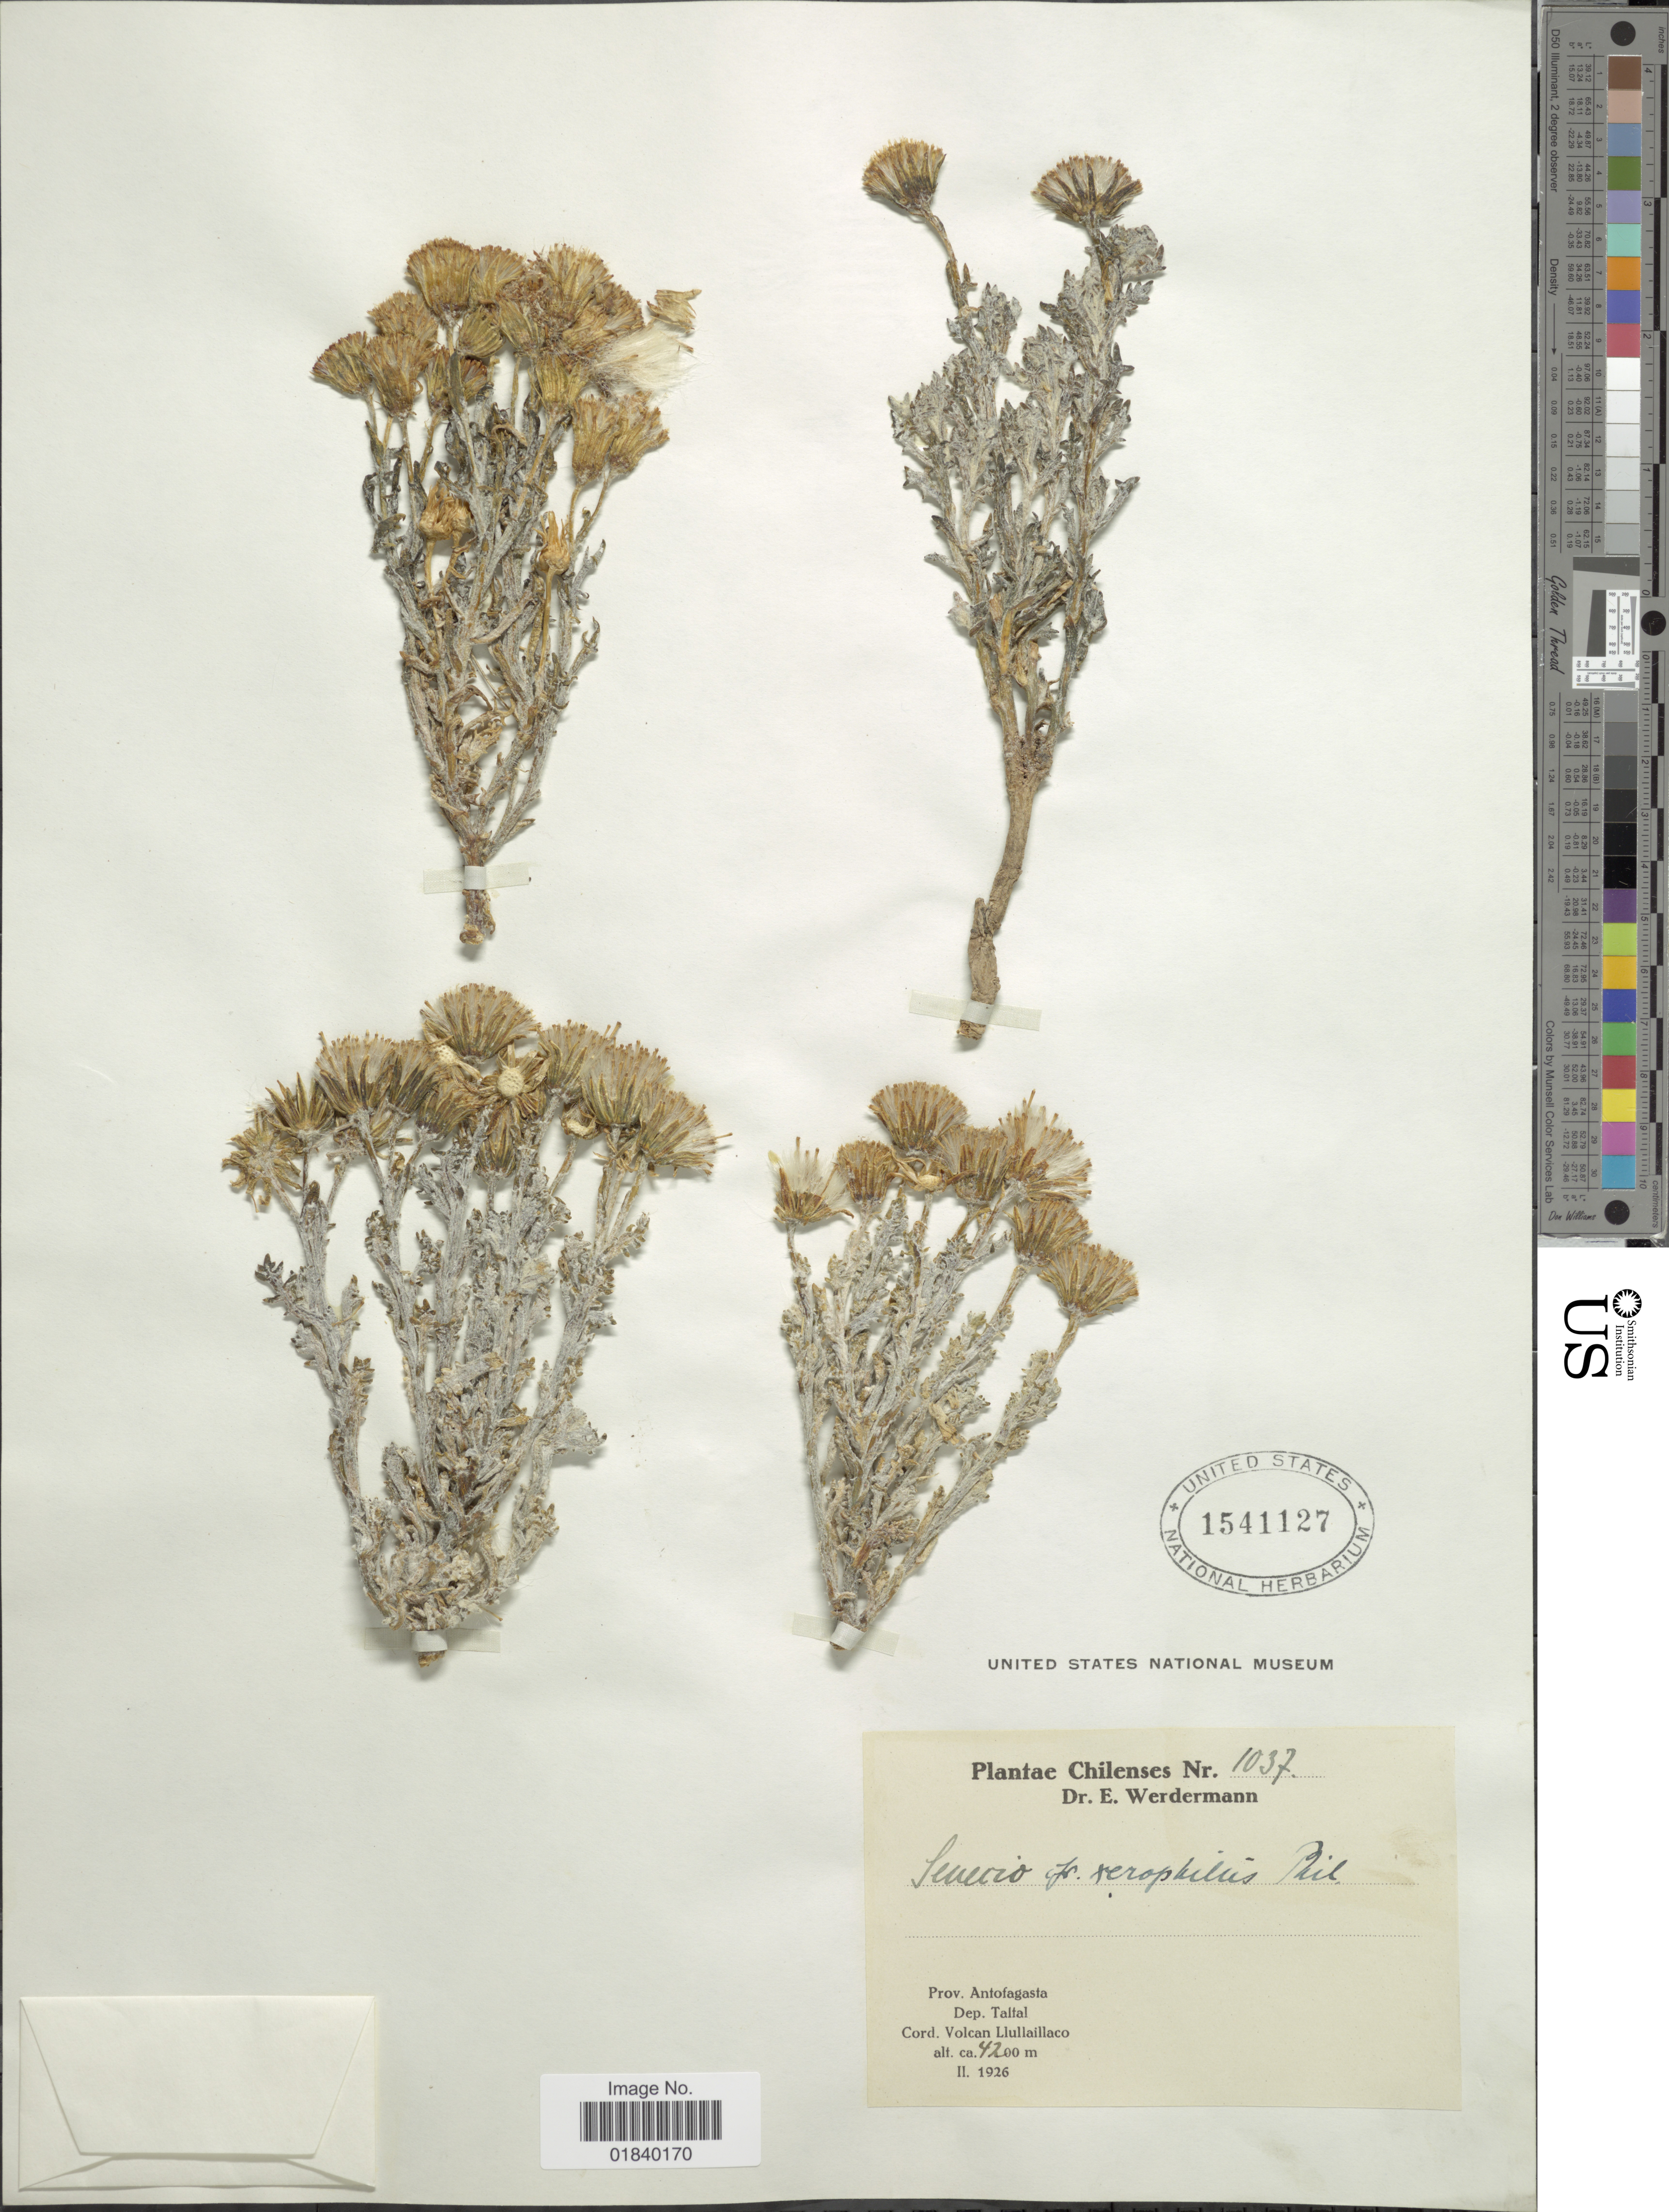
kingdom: Plantae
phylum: Tracheophyta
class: Magnoliopsida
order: Asterales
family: Asteraceae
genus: Senecio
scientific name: Senecio xerophilus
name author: Phil.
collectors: E. Werdermann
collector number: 1037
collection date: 1926-02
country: Chile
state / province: Antofagasta (II)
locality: Prov. Antogagasta, Dep. Taltal. Cord. Volcan Lullaillaco.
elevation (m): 4200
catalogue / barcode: US 1541127